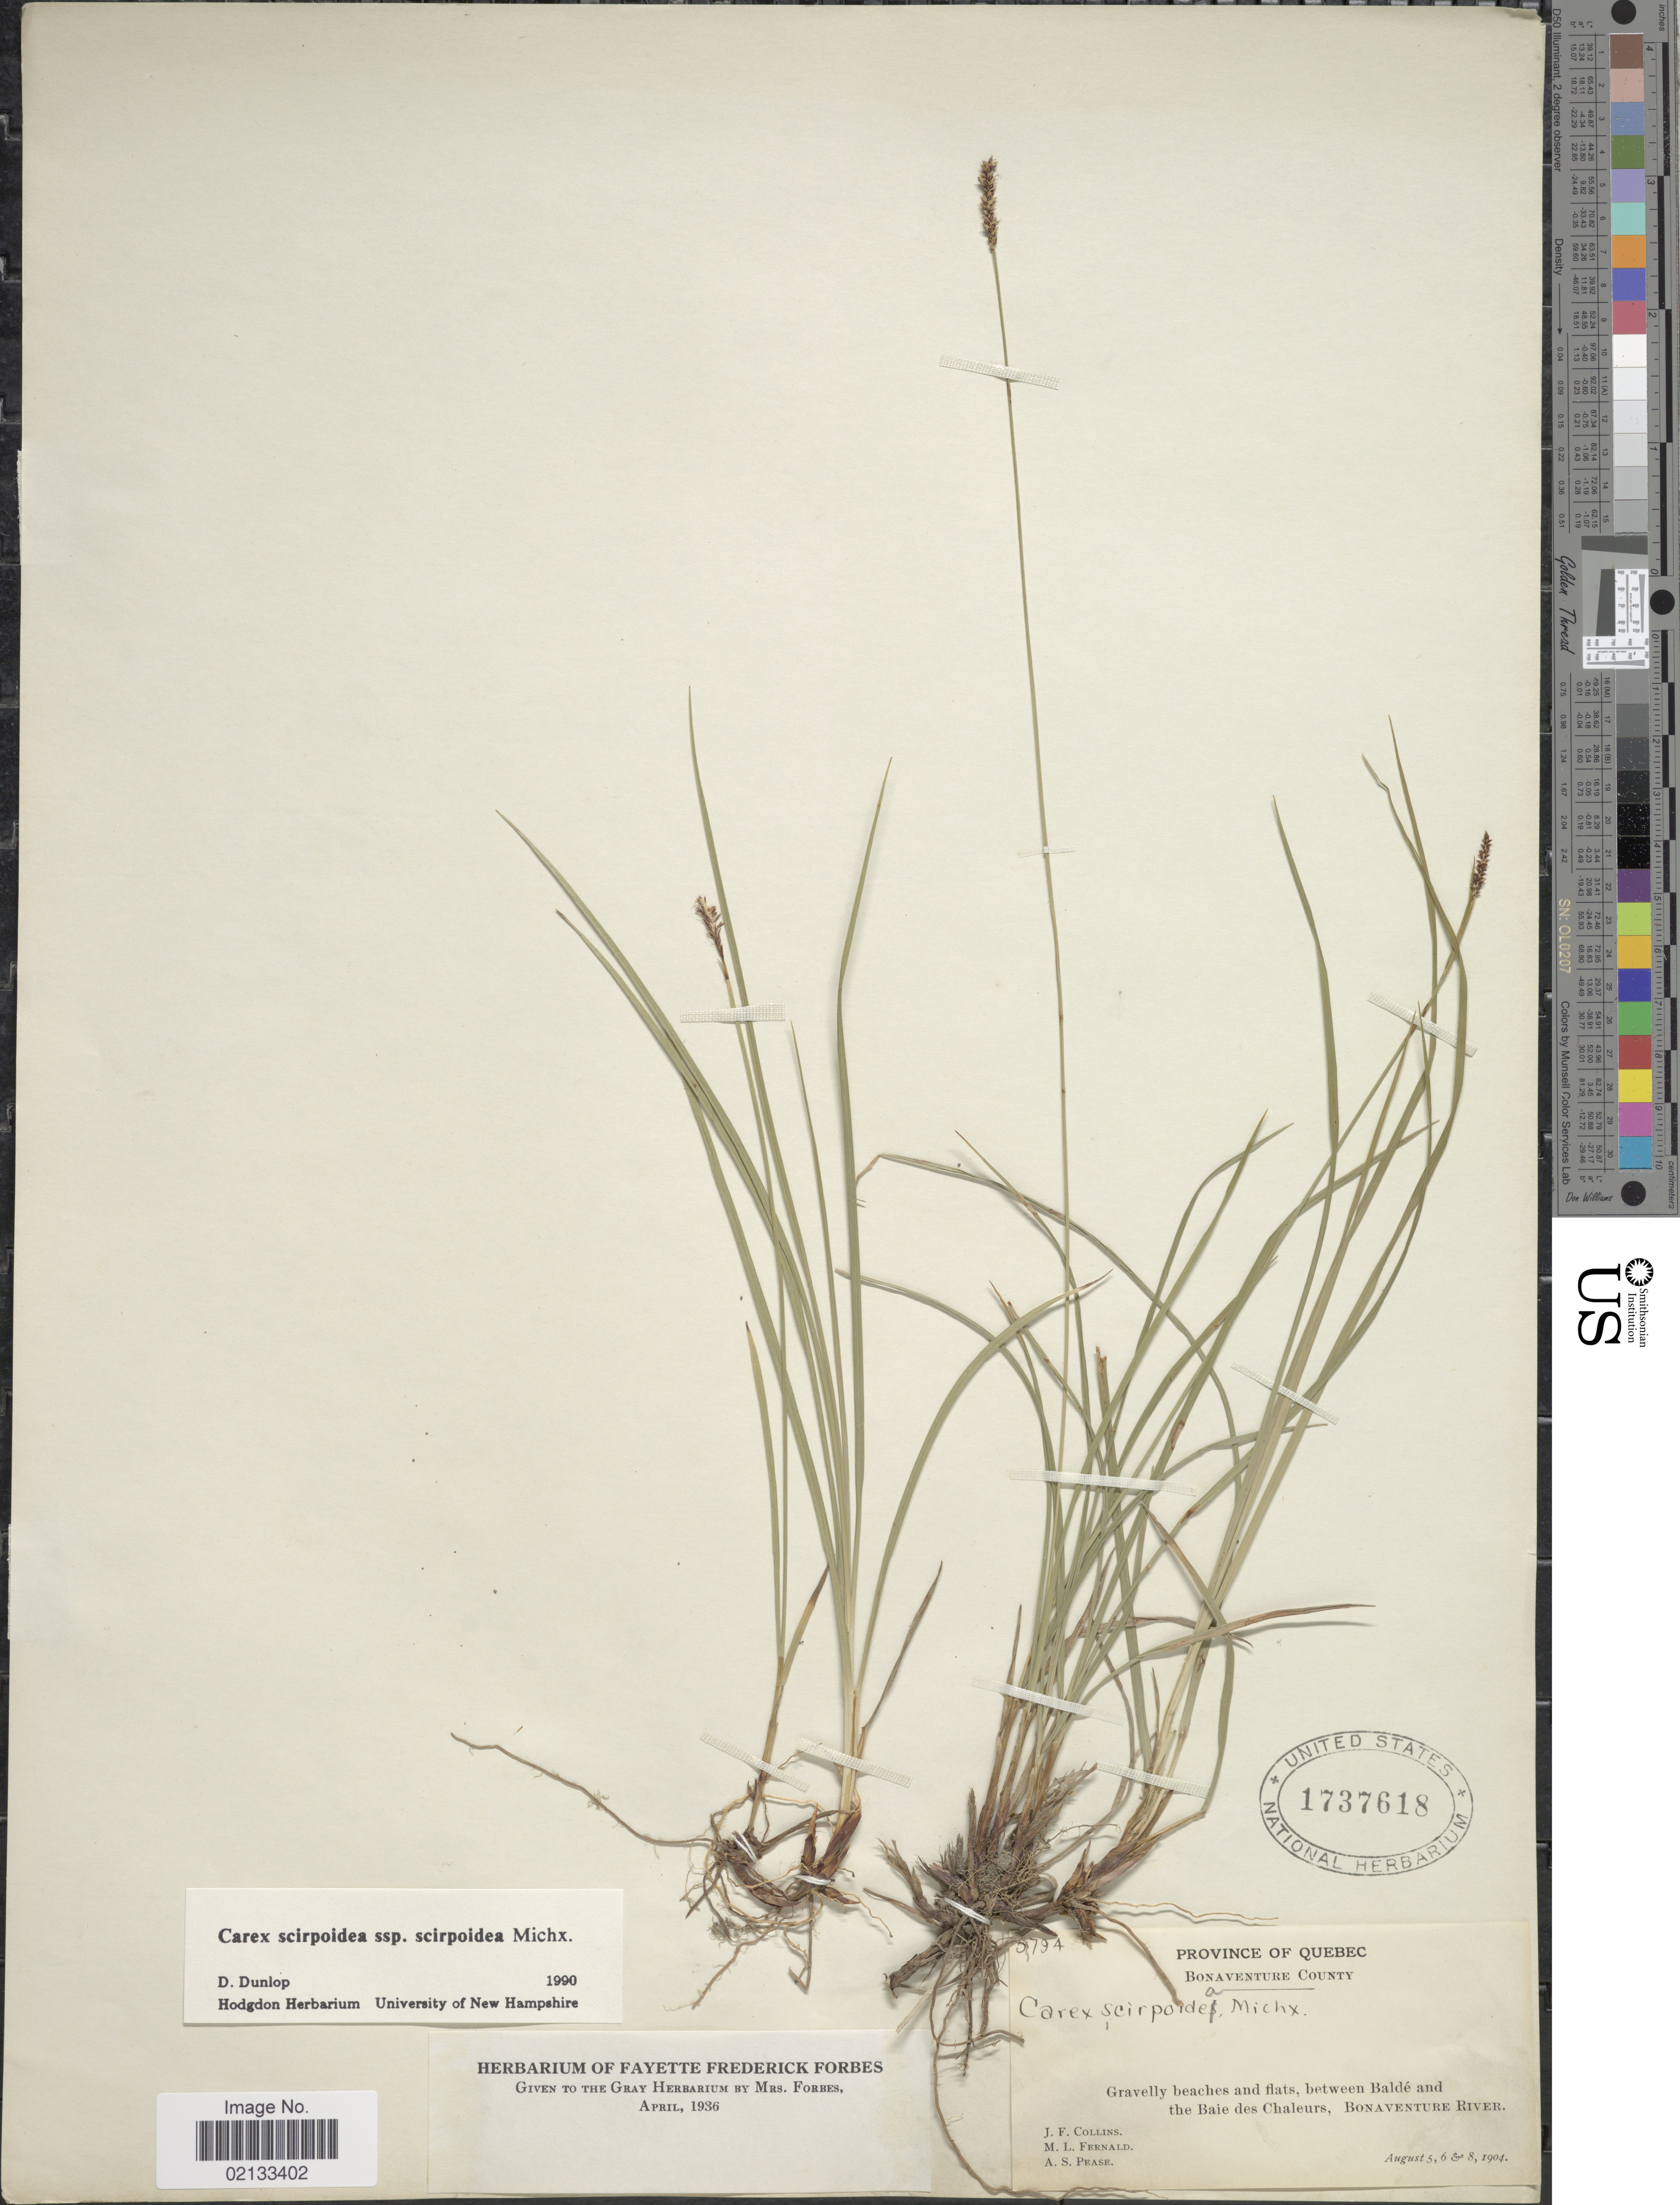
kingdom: Plantae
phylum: Tracheophyta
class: Liliopsida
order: Poales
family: Cyperaceae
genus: Carex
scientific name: Carex scirpoidea subsp. scirpoidea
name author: Michx.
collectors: J. Collins, M. L. Fernald & A. S. Pease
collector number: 579A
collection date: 1904-08-05/1904-08-08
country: Canada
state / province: Quebec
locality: Bonaventure County, Gravelly beaches and flats, between Baldé and the Baie des Chaleurs, Bonaventure River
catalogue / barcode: US 1737618